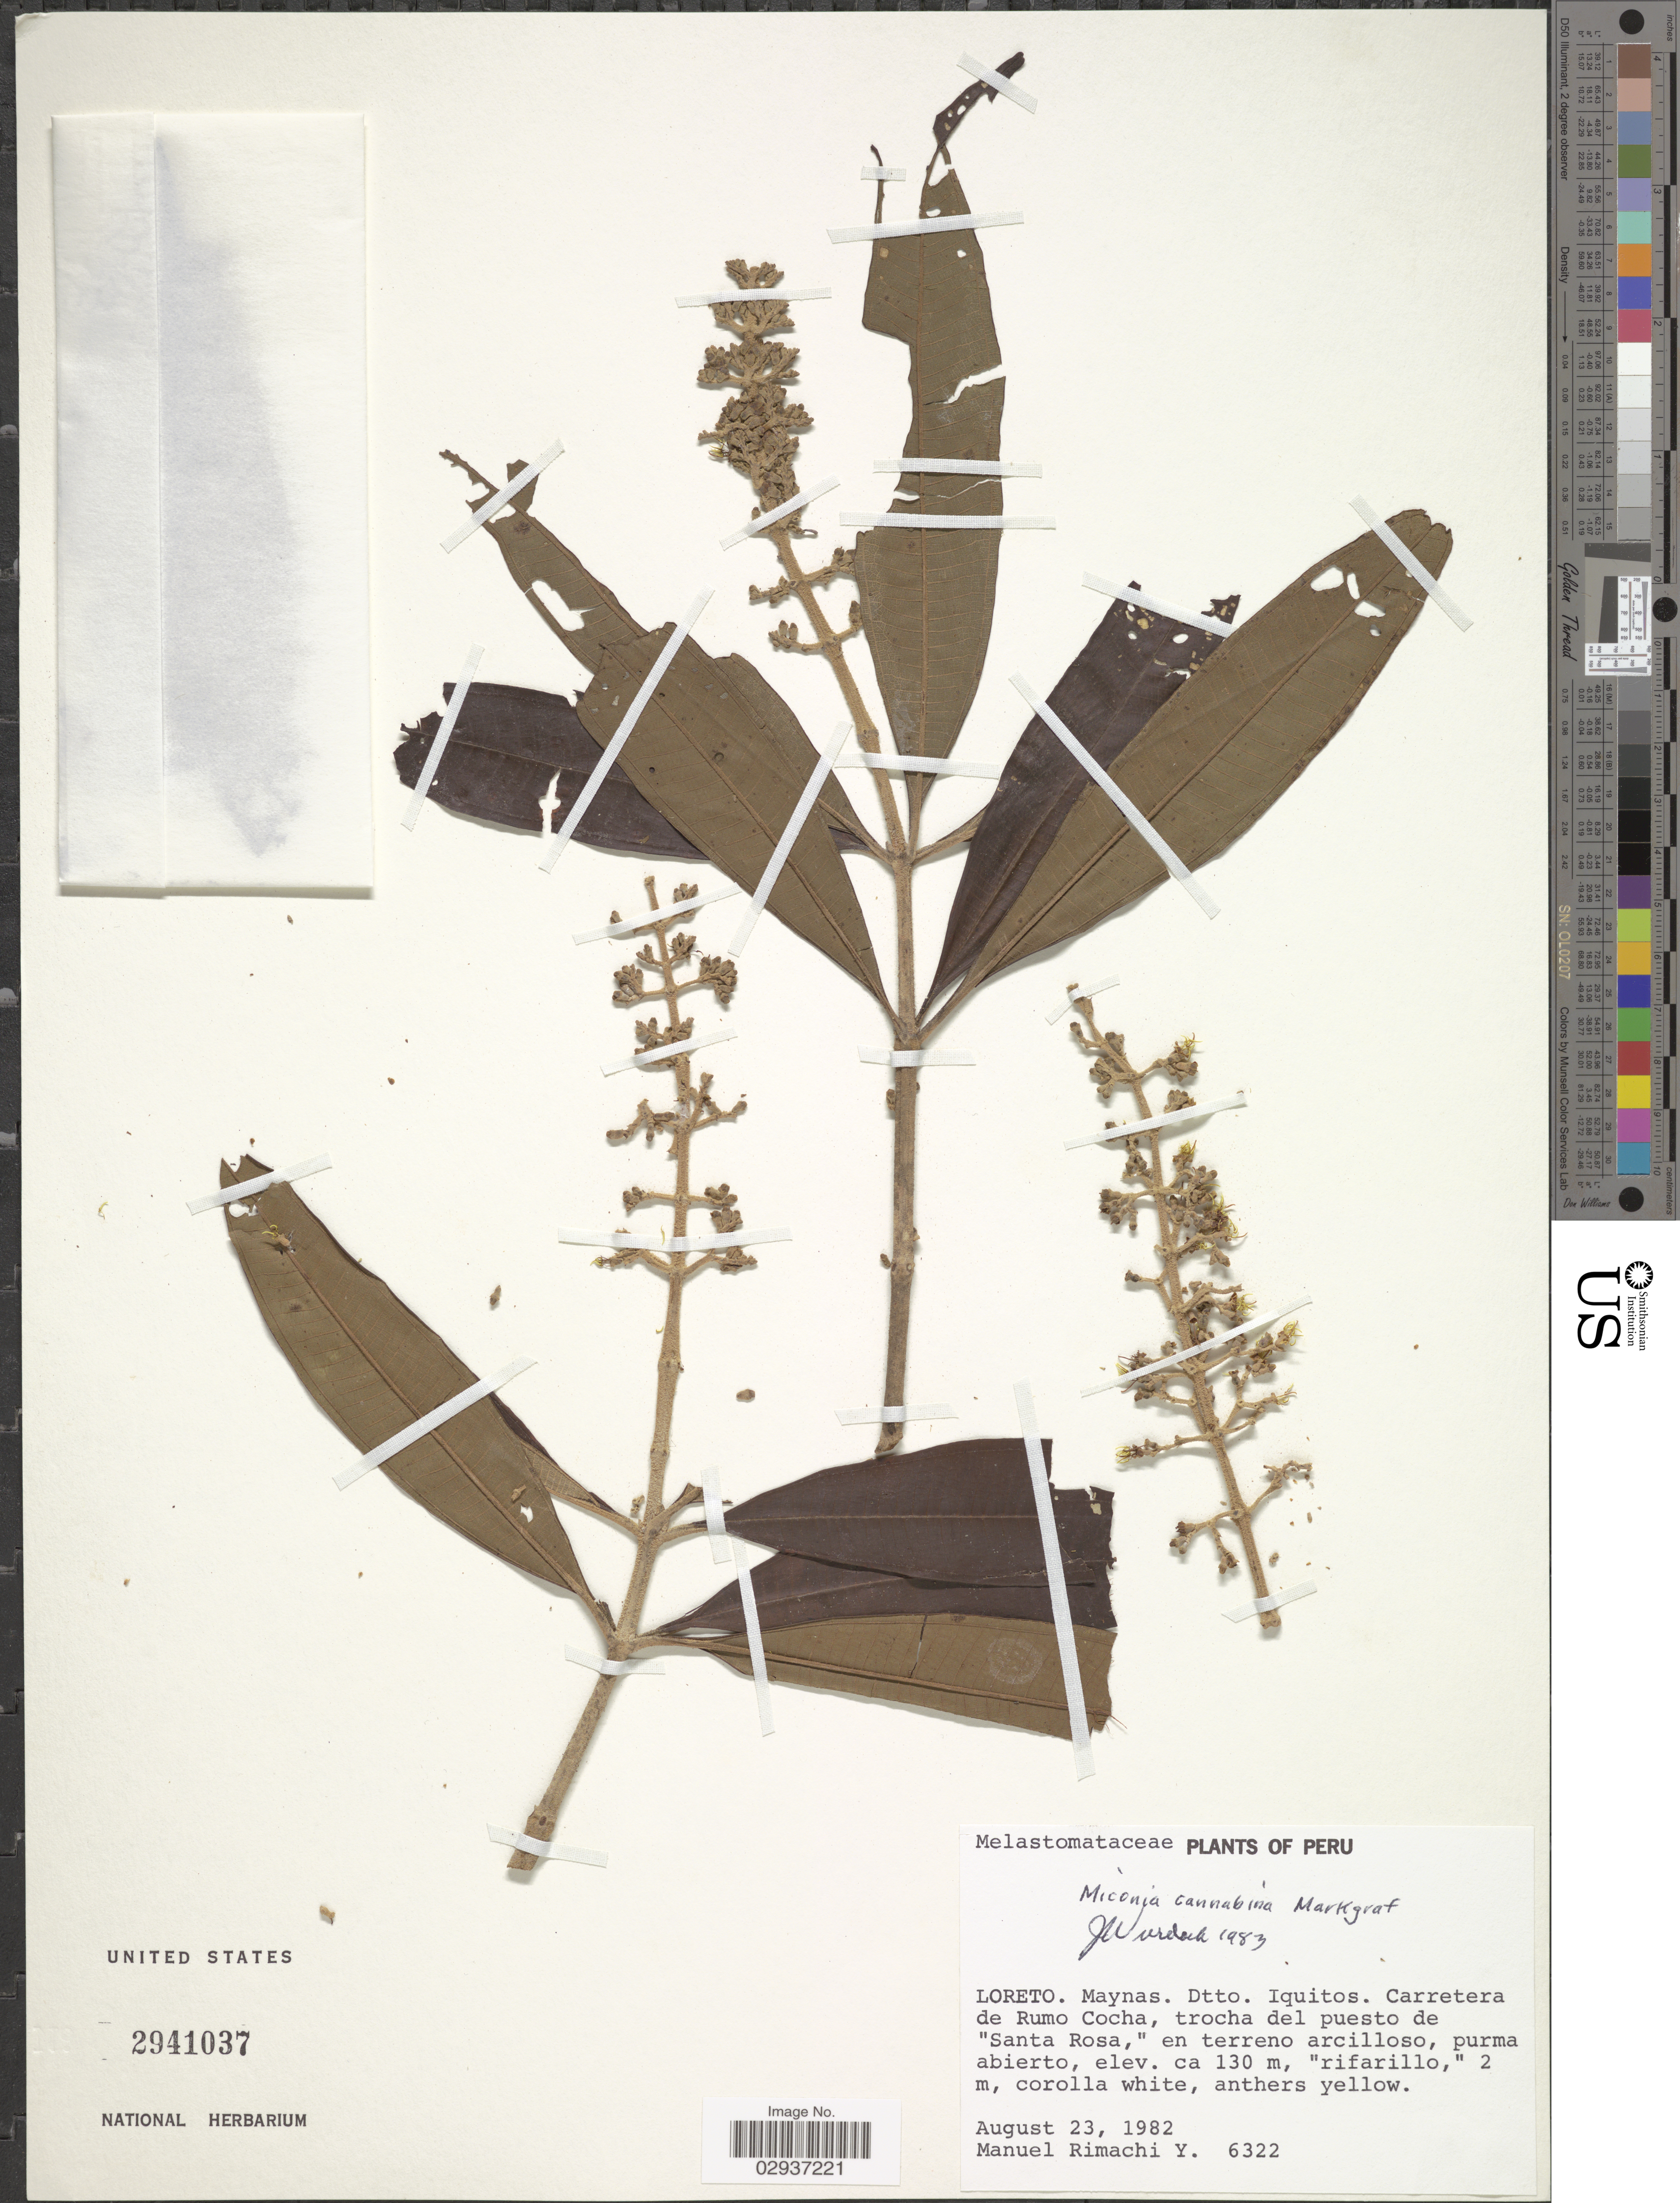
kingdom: Plantae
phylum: Tracheophyta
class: Magnoliopsida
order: Myrtales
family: Melastomataceae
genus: Miconia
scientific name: Miconia cannabina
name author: Markgr.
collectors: M. Rimachi Y.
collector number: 6322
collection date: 1982-08-23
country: Peru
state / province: Loreto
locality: Loreto. Maynas. Dtto. Iquitos. Carretera de Rumo Cocha, trocha del puesto de "Santa Rosa".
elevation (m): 130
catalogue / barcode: US 2941037